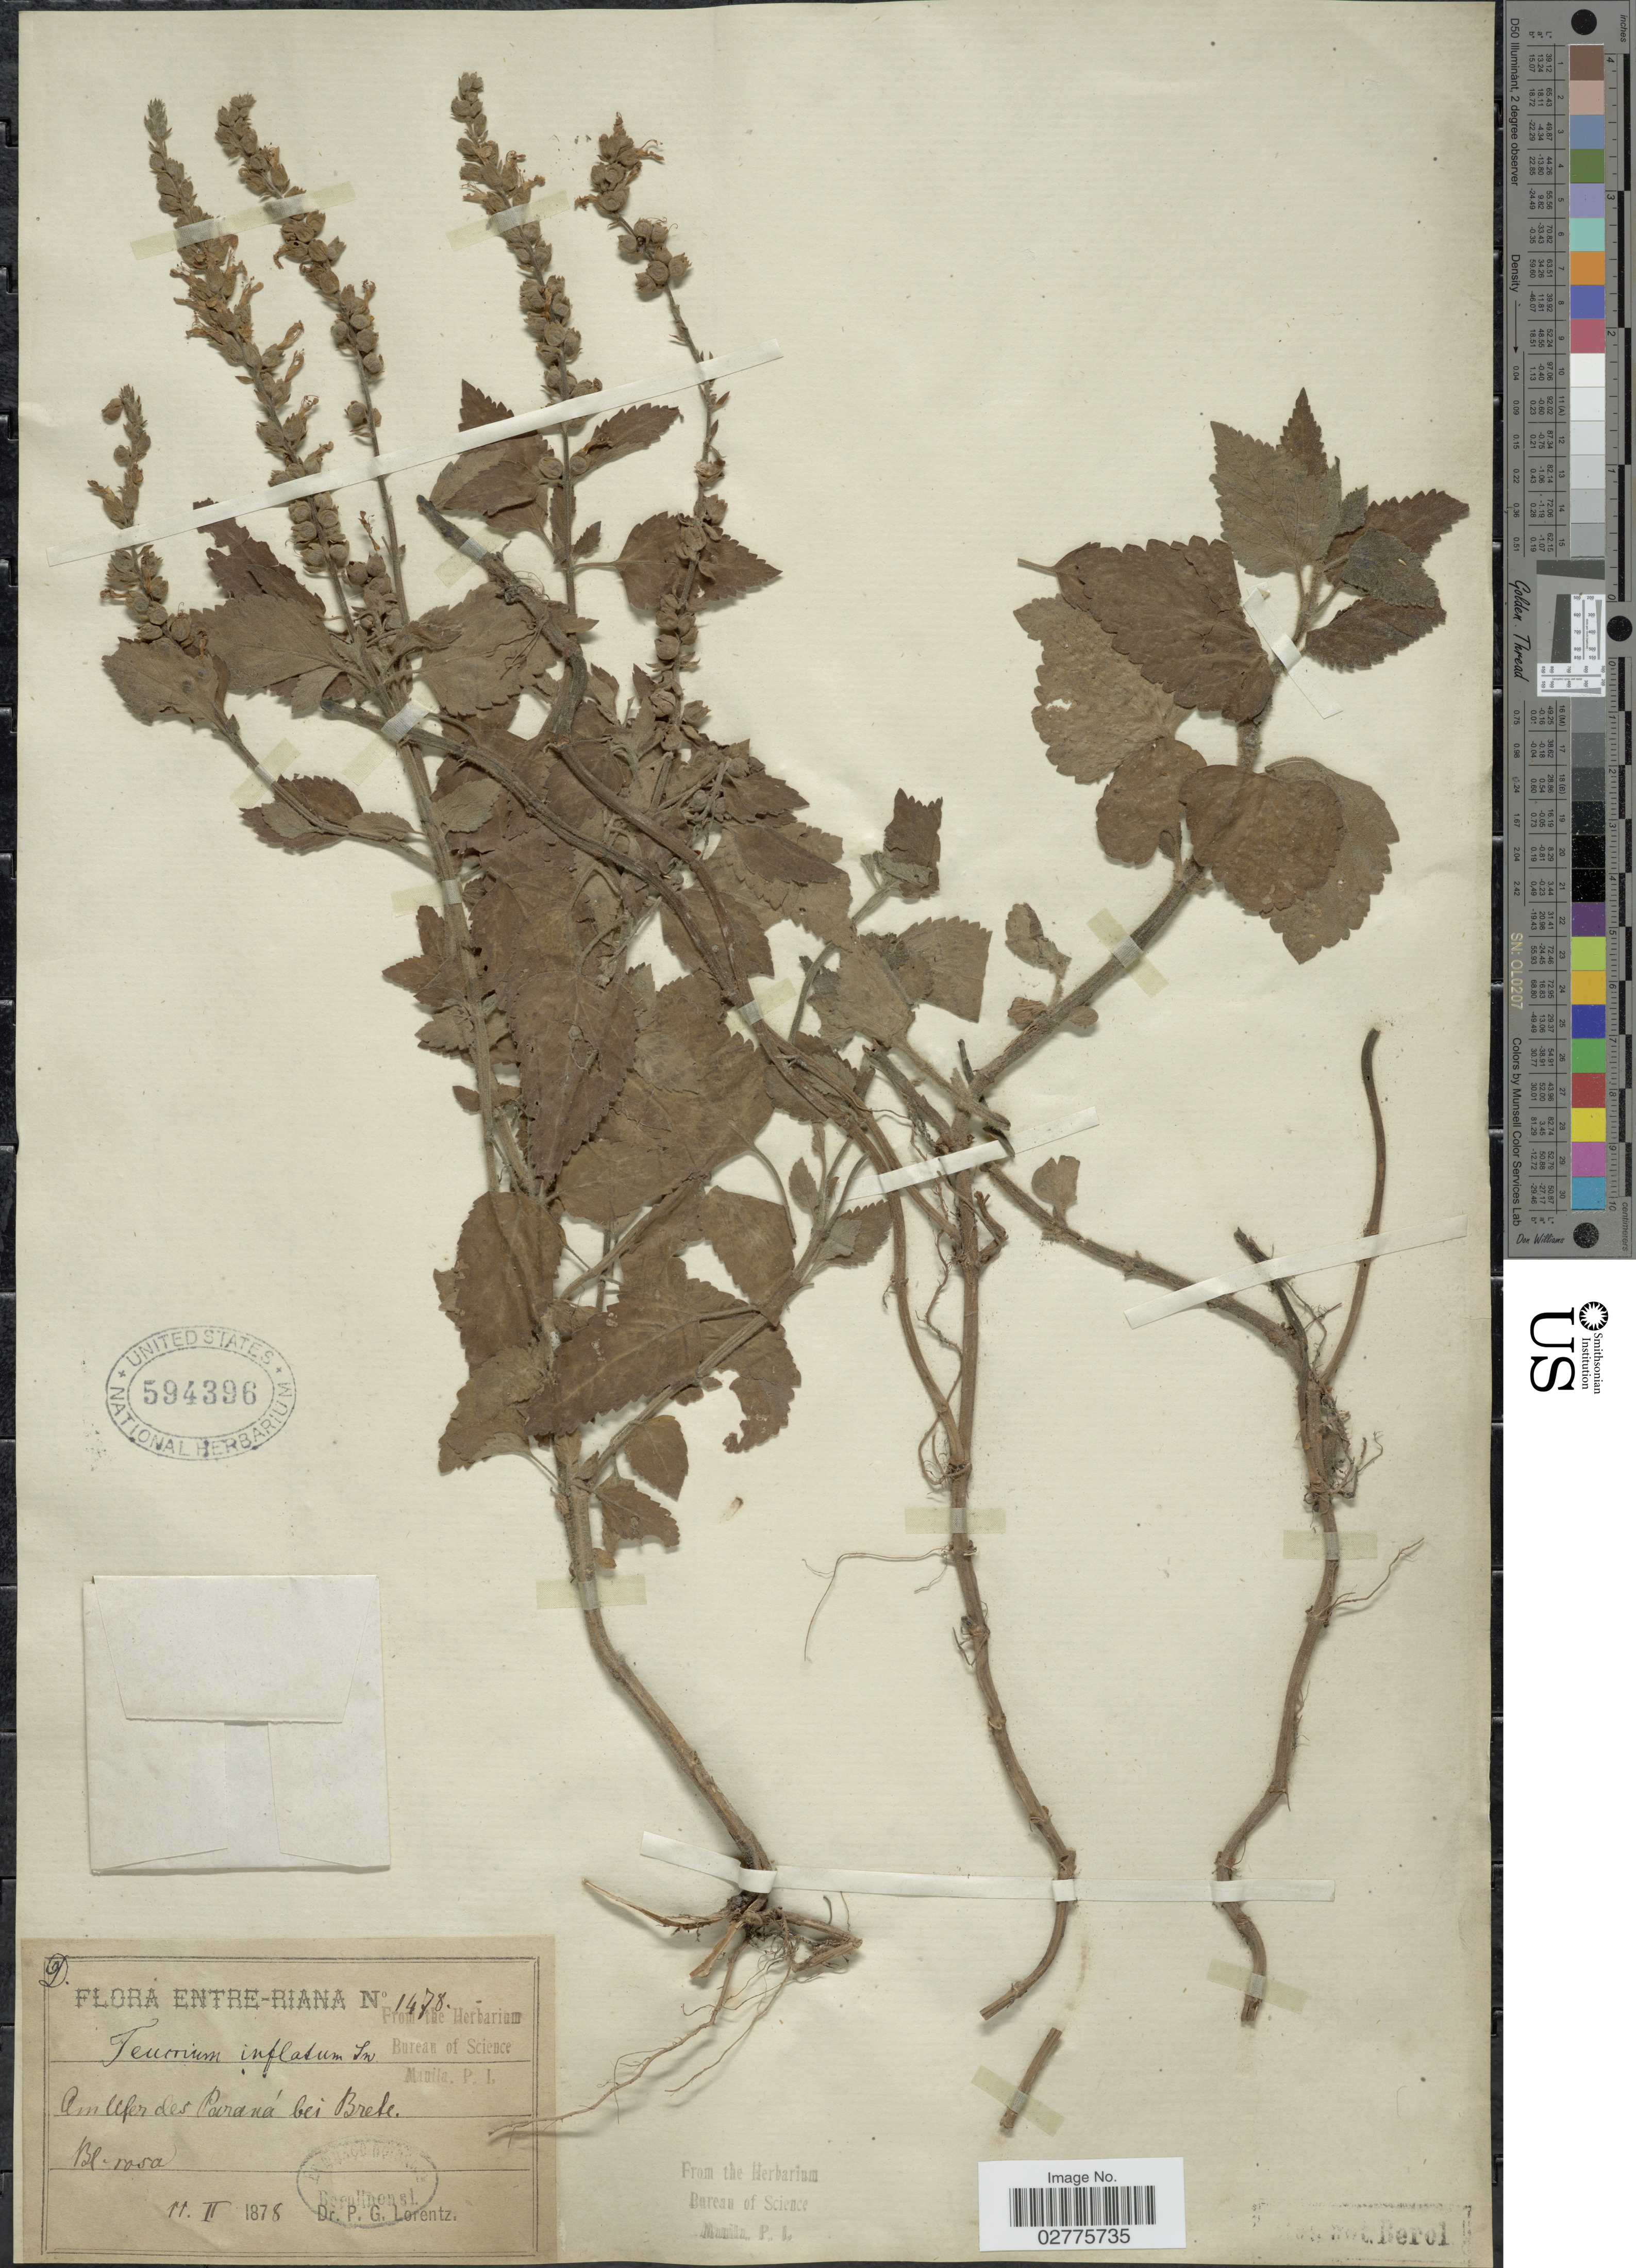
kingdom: Plantae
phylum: Tracheophyta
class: Magnoliopsida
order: Lamiales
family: Lamiaceae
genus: Teucrium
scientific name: Teucrium inflatum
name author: Sw.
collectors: P. G. Lorentz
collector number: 1478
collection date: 1878-02-11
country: Argentina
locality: Entre-Riana, Am Ufer des Paraná bei Brete.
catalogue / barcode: US 594396